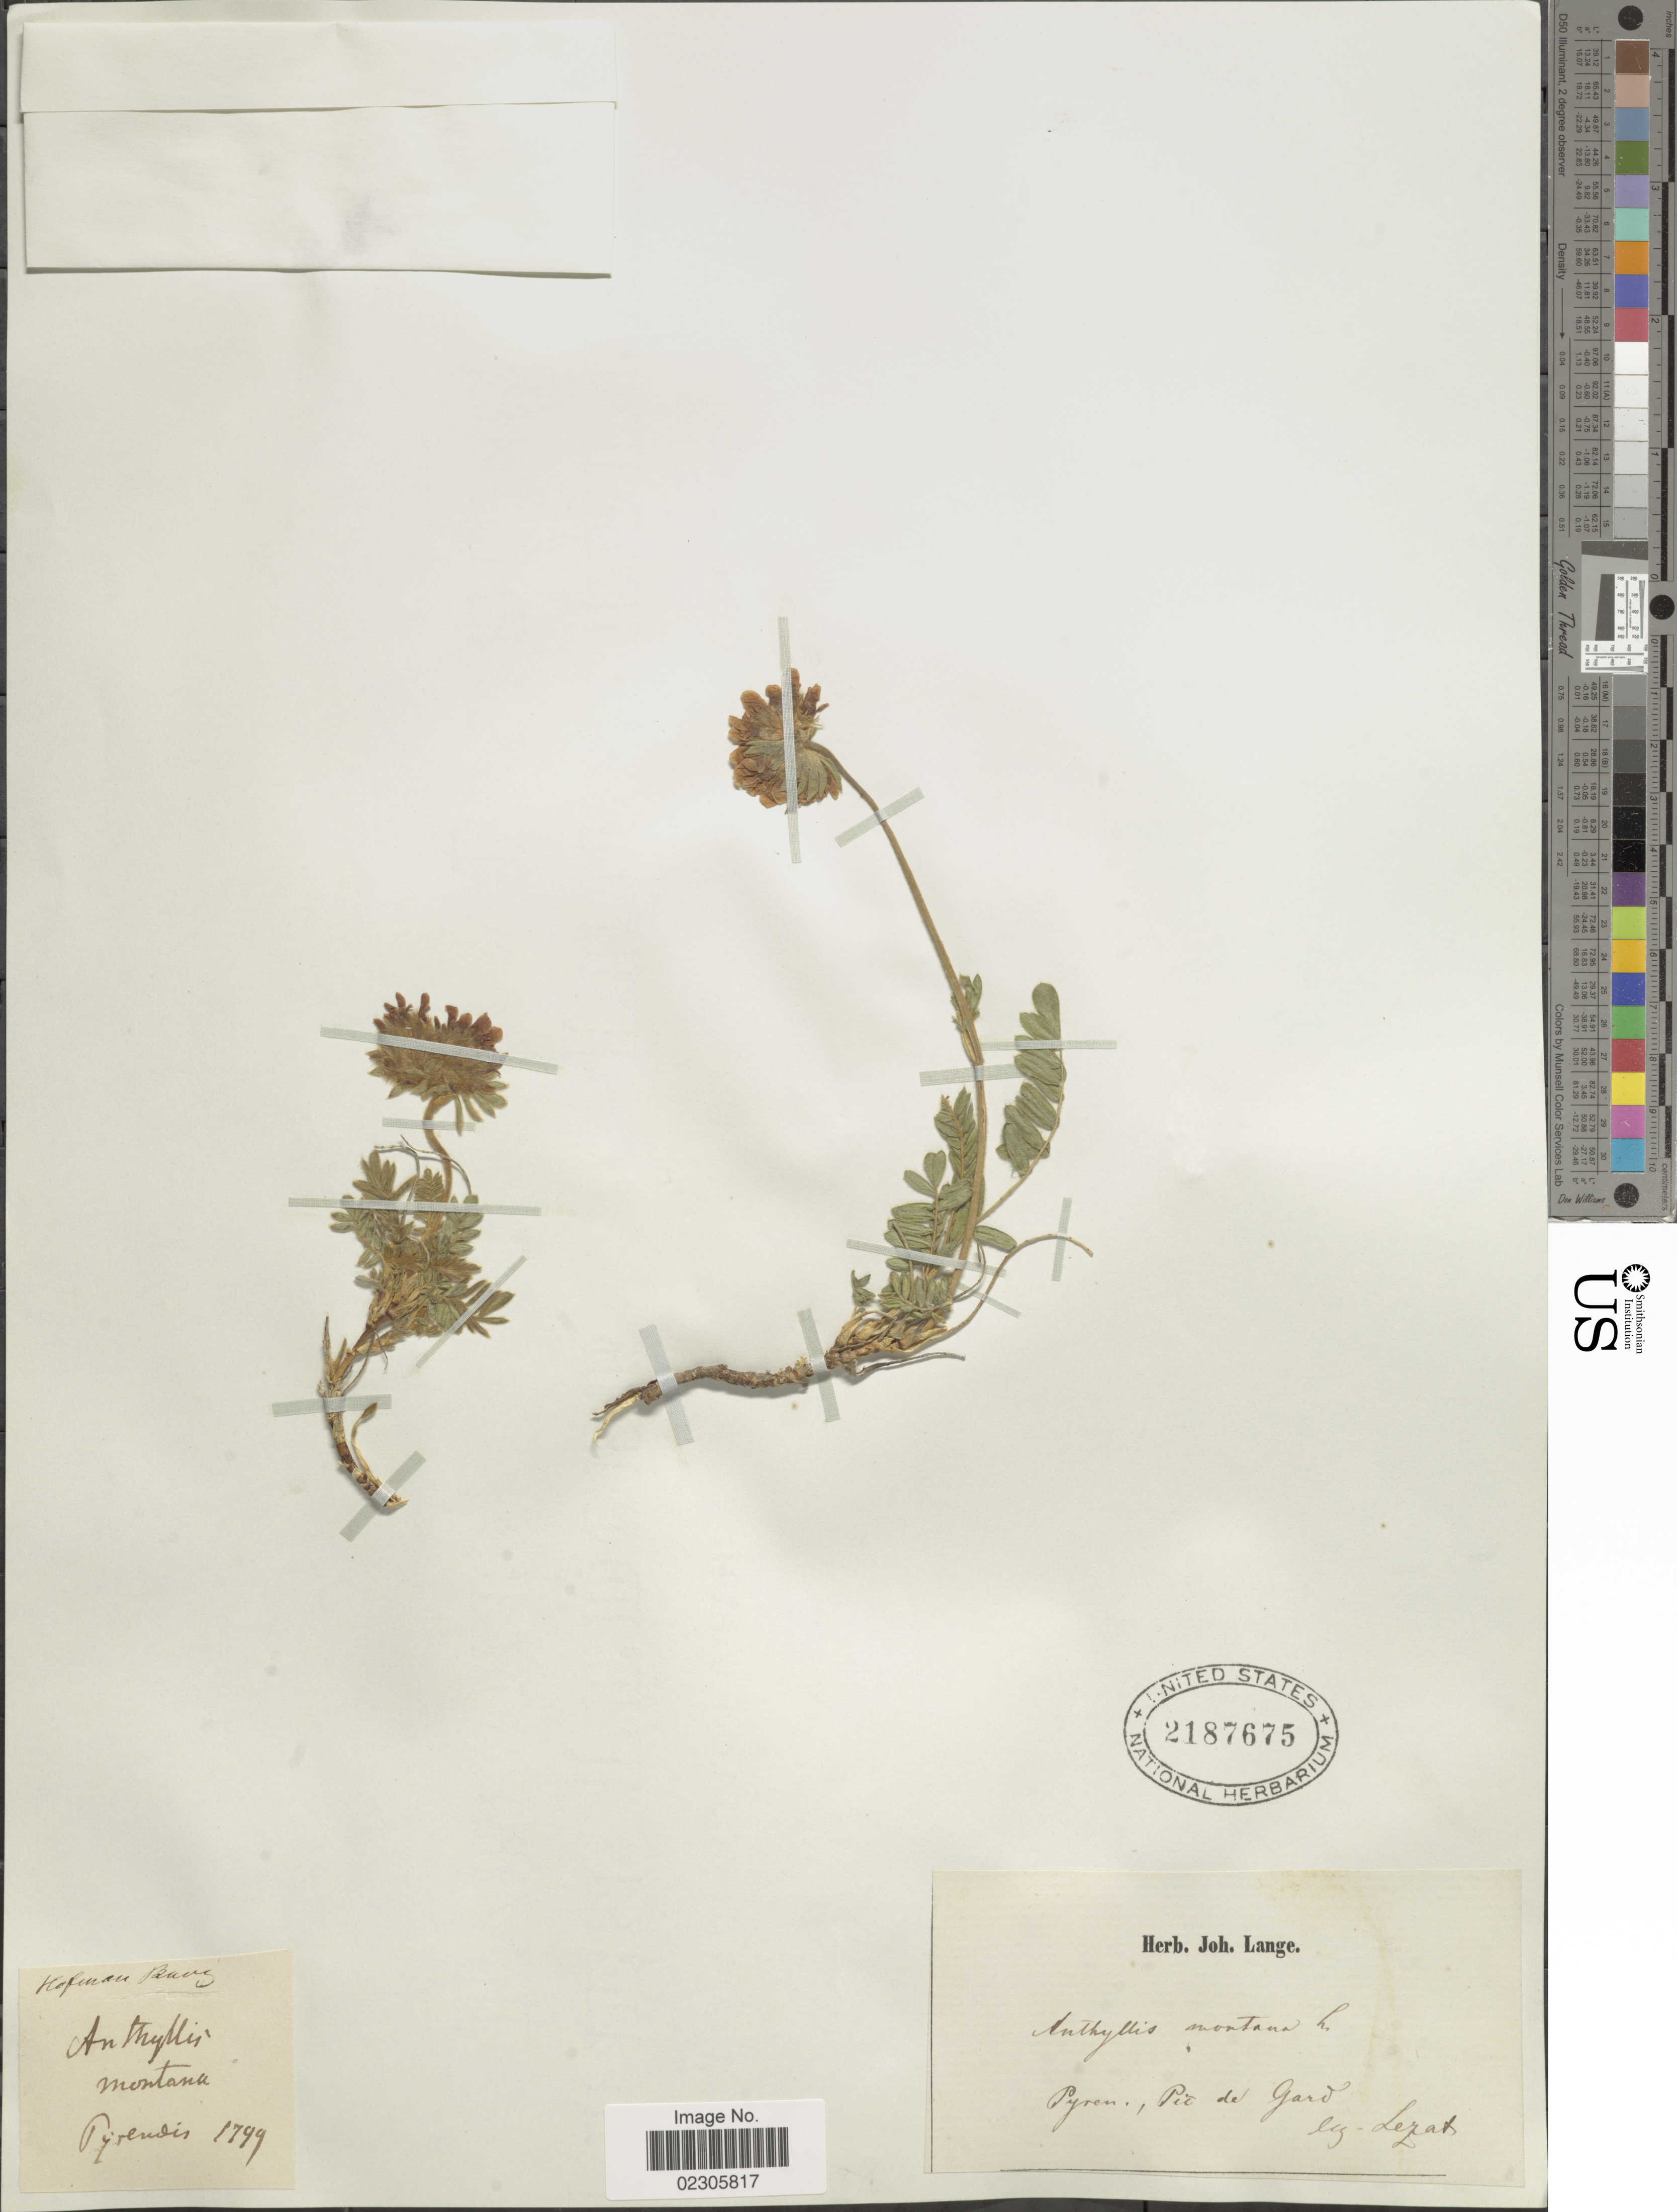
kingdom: Plantae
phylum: Tracheophyta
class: Magnoliopsida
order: Fabales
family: Fabaceae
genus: Anthyllis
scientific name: Anthyllis montana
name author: L.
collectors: Lezat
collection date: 1799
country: France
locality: Pyren, Pic de Gard [interpreted]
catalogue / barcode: US 2187675